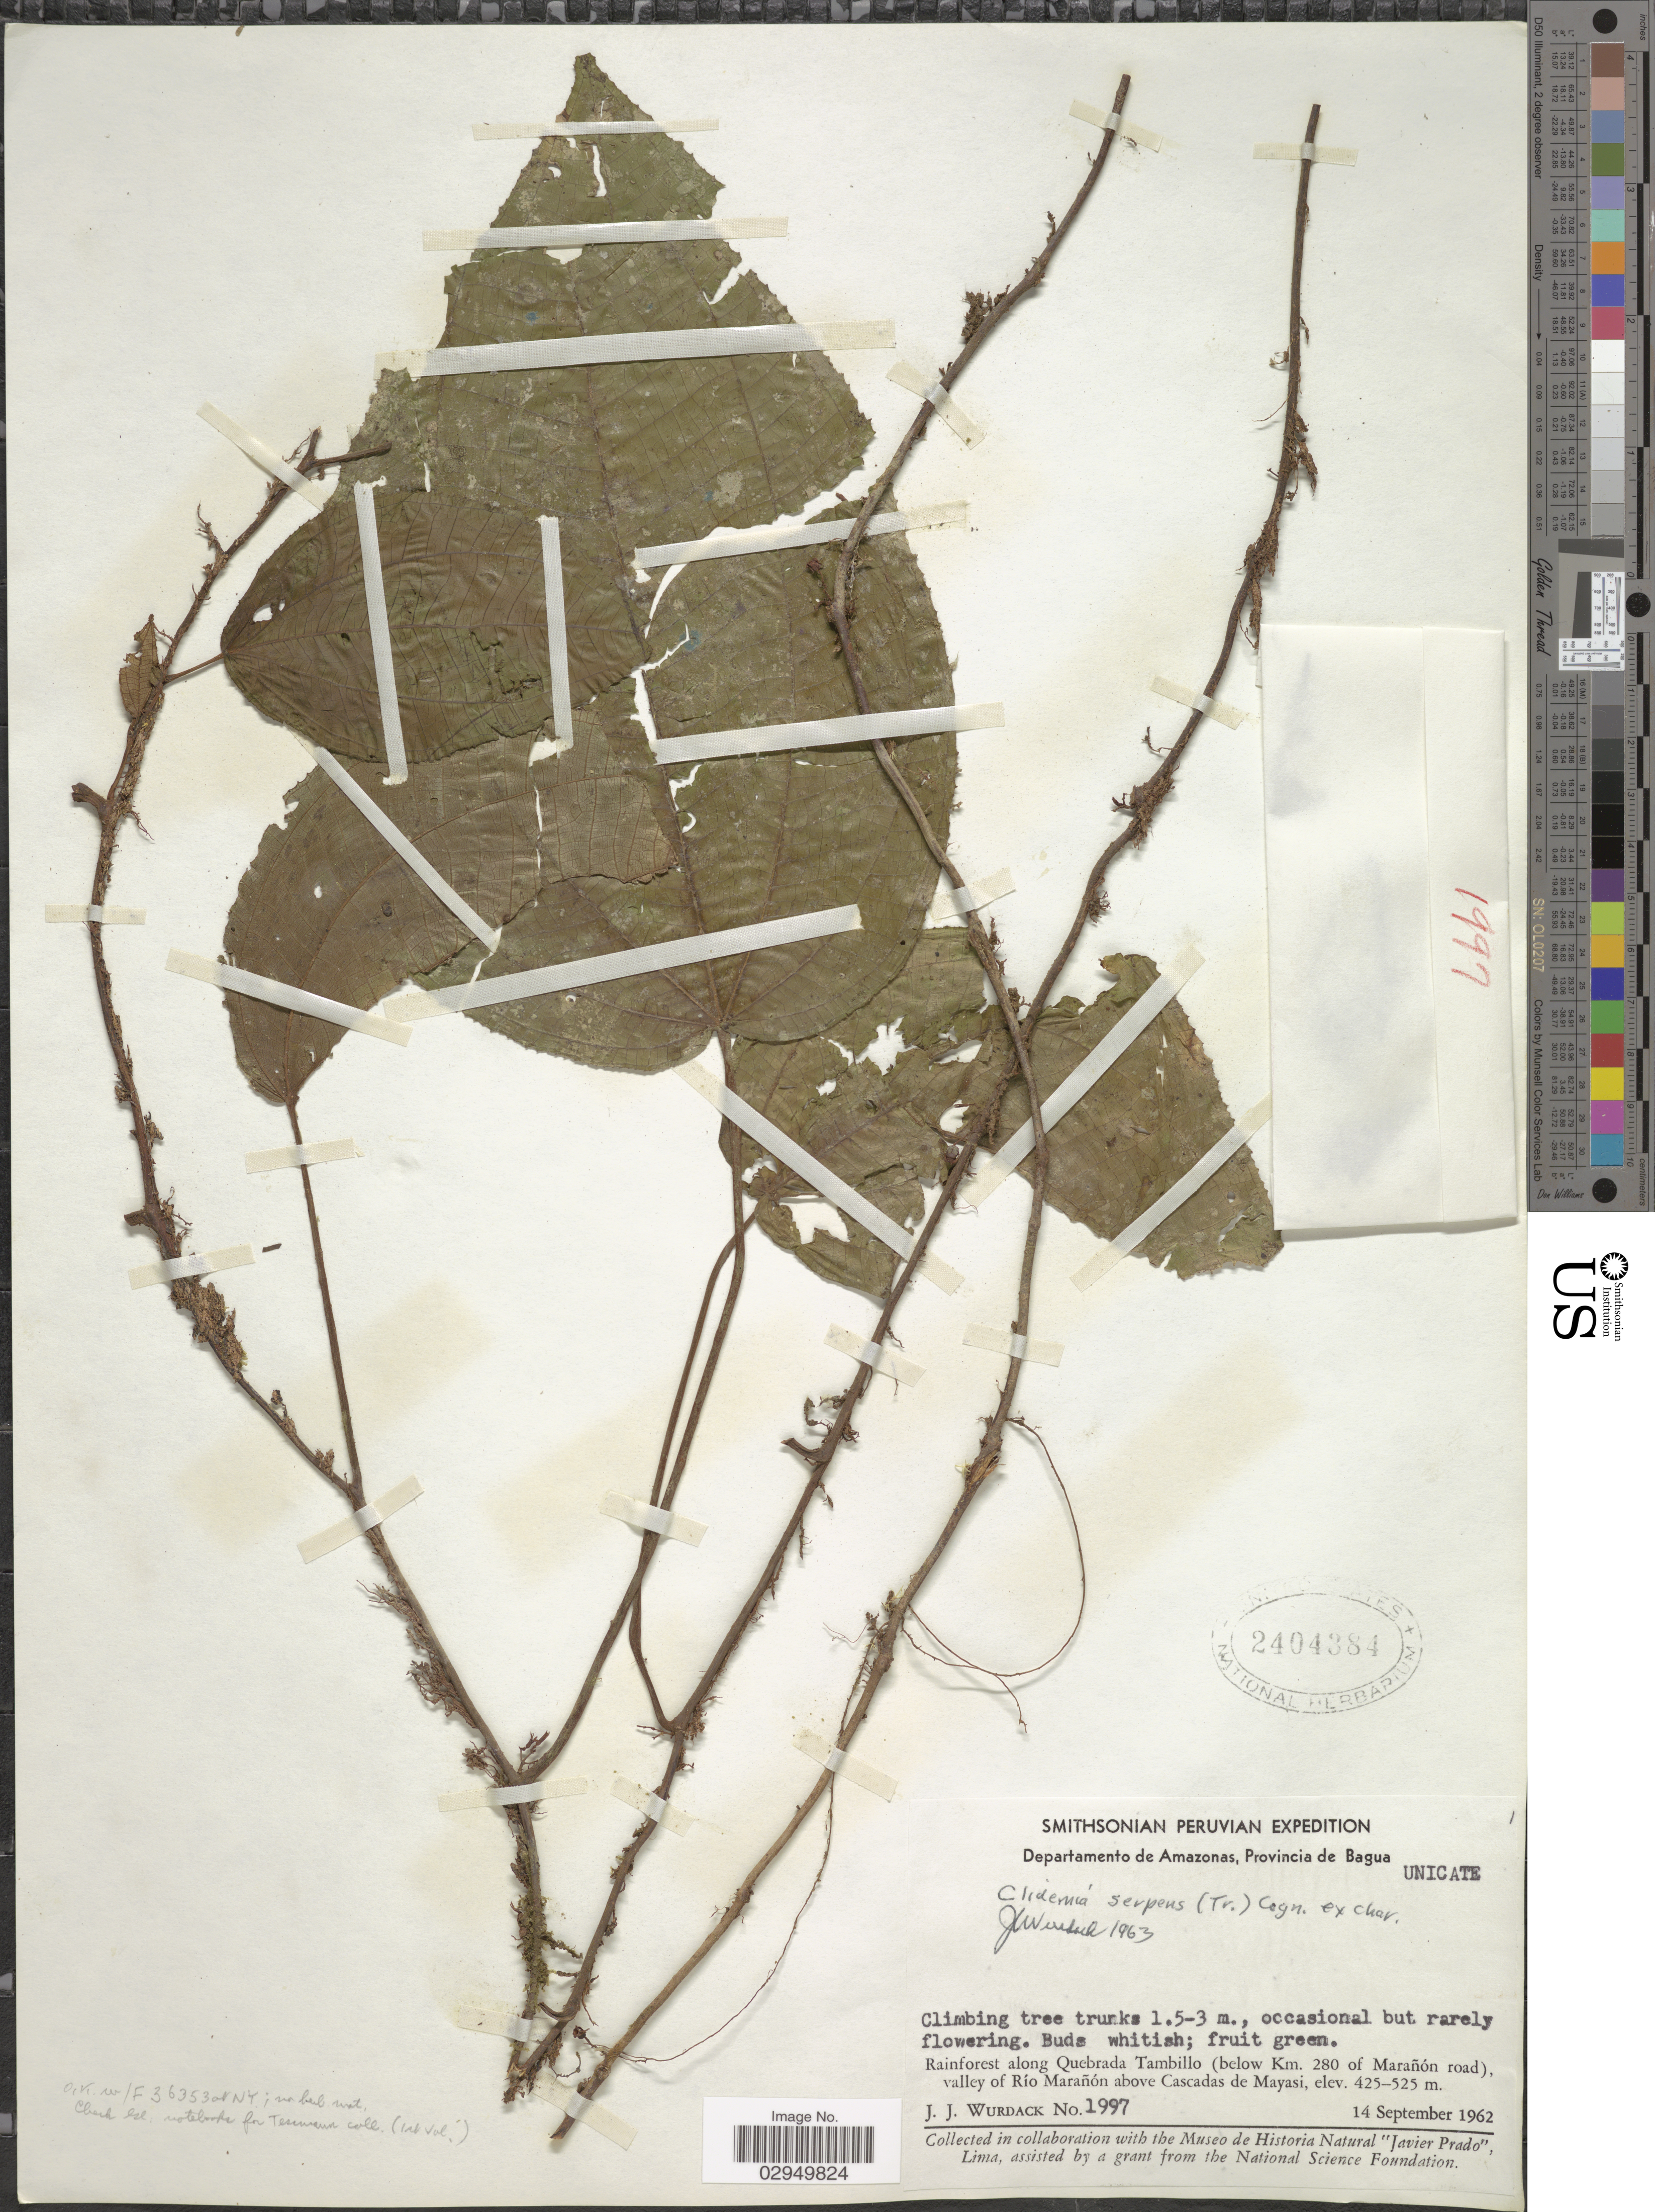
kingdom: Plantae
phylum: Tracheophyta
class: Magnoliopsida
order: Myrtales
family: Melastomataceae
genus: Clidemia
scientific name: Clidemia serpens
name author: (Triana) Cogn.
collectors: J. J. Wurdack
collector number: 1997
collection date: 1962-09-14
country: Peru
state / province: Amazonas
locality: Departamento de Amazonas, Provincia de Bagua. Rainforest along Quebrada Tambillo (below Km. 280 of Marañón road), valley of Río Marañón above Cascadas de Mayasi.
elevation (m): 425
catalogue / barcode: US 2404384